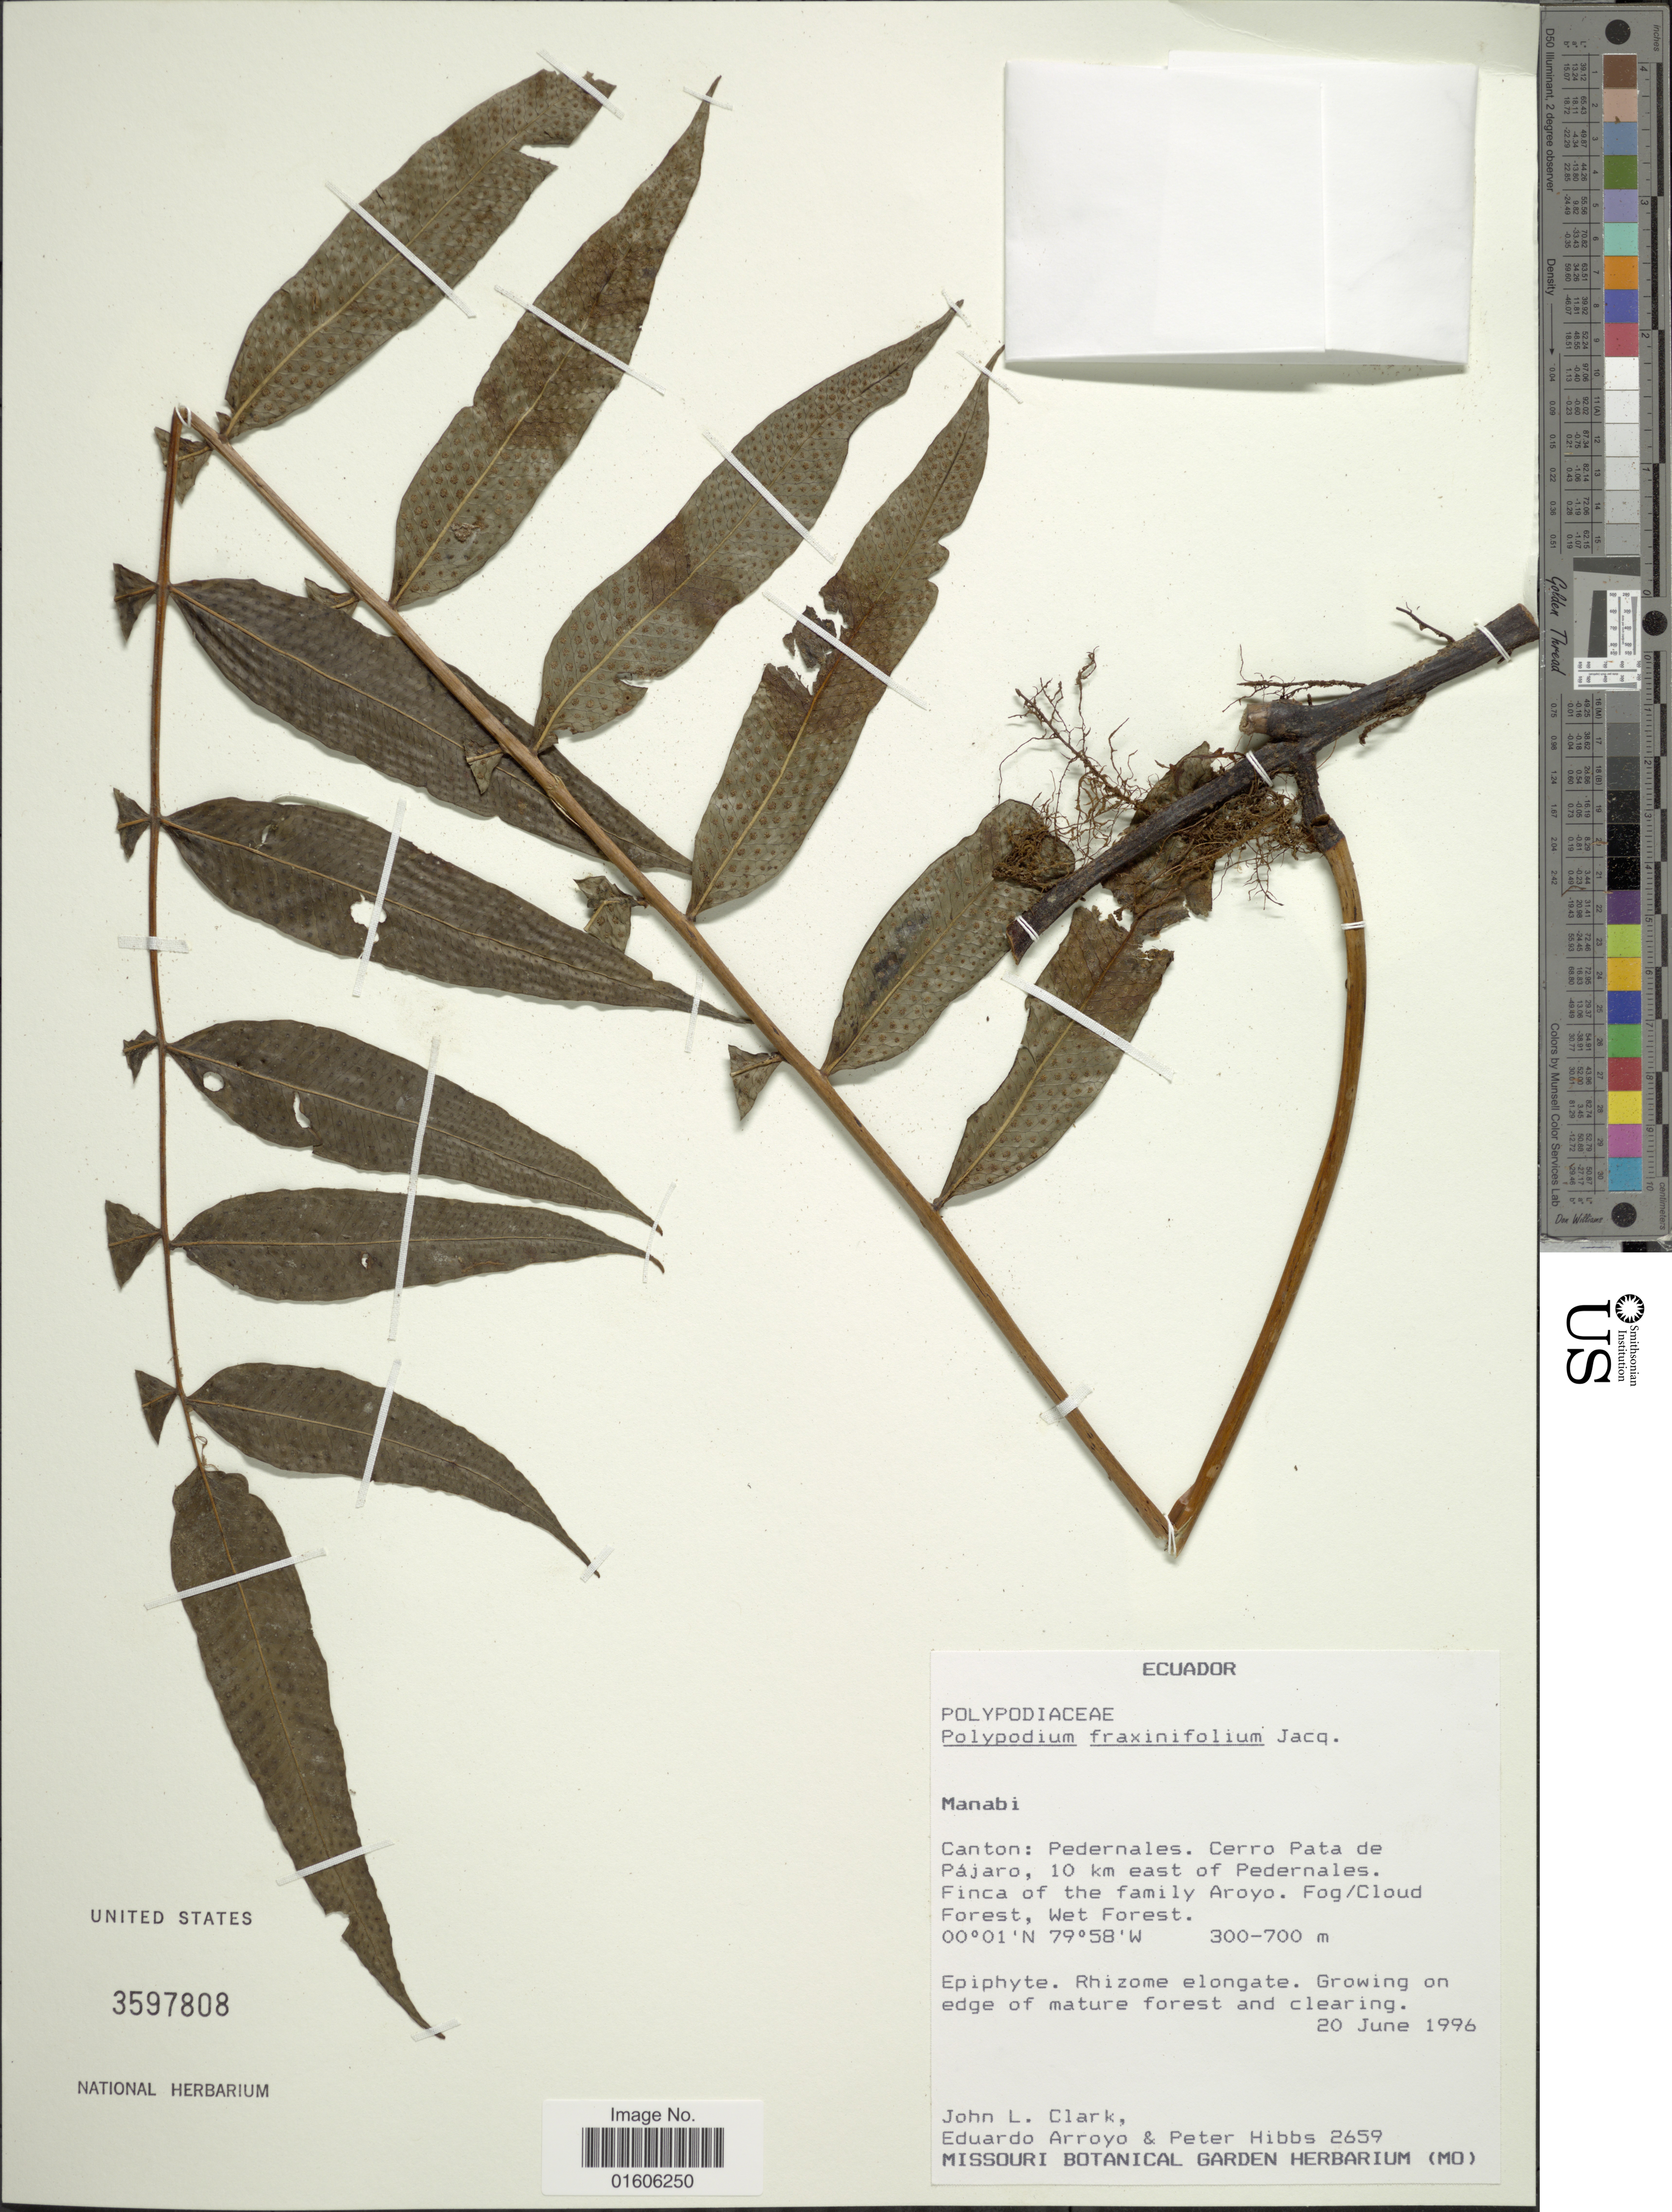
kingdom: Plantae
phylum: Tracheophyta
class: Polypodiopsida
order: Polypodiales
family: Polypodiaceae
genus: Serpocaulon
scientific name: Serpocaulon fraxinifolium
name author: (Jacq.) A.R. Sm.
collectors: J. L. Clark, E. Arroyo & P. Hibbs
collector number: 2659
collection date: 1996-06-20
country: Ecuador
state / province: Manabí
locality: Manabi. Canton: Pedernales. Cerro Pata de Pájaro, 10 km east of Pedernales. Finca of the family Aroyo.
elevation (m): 300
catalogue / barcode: US 3597808